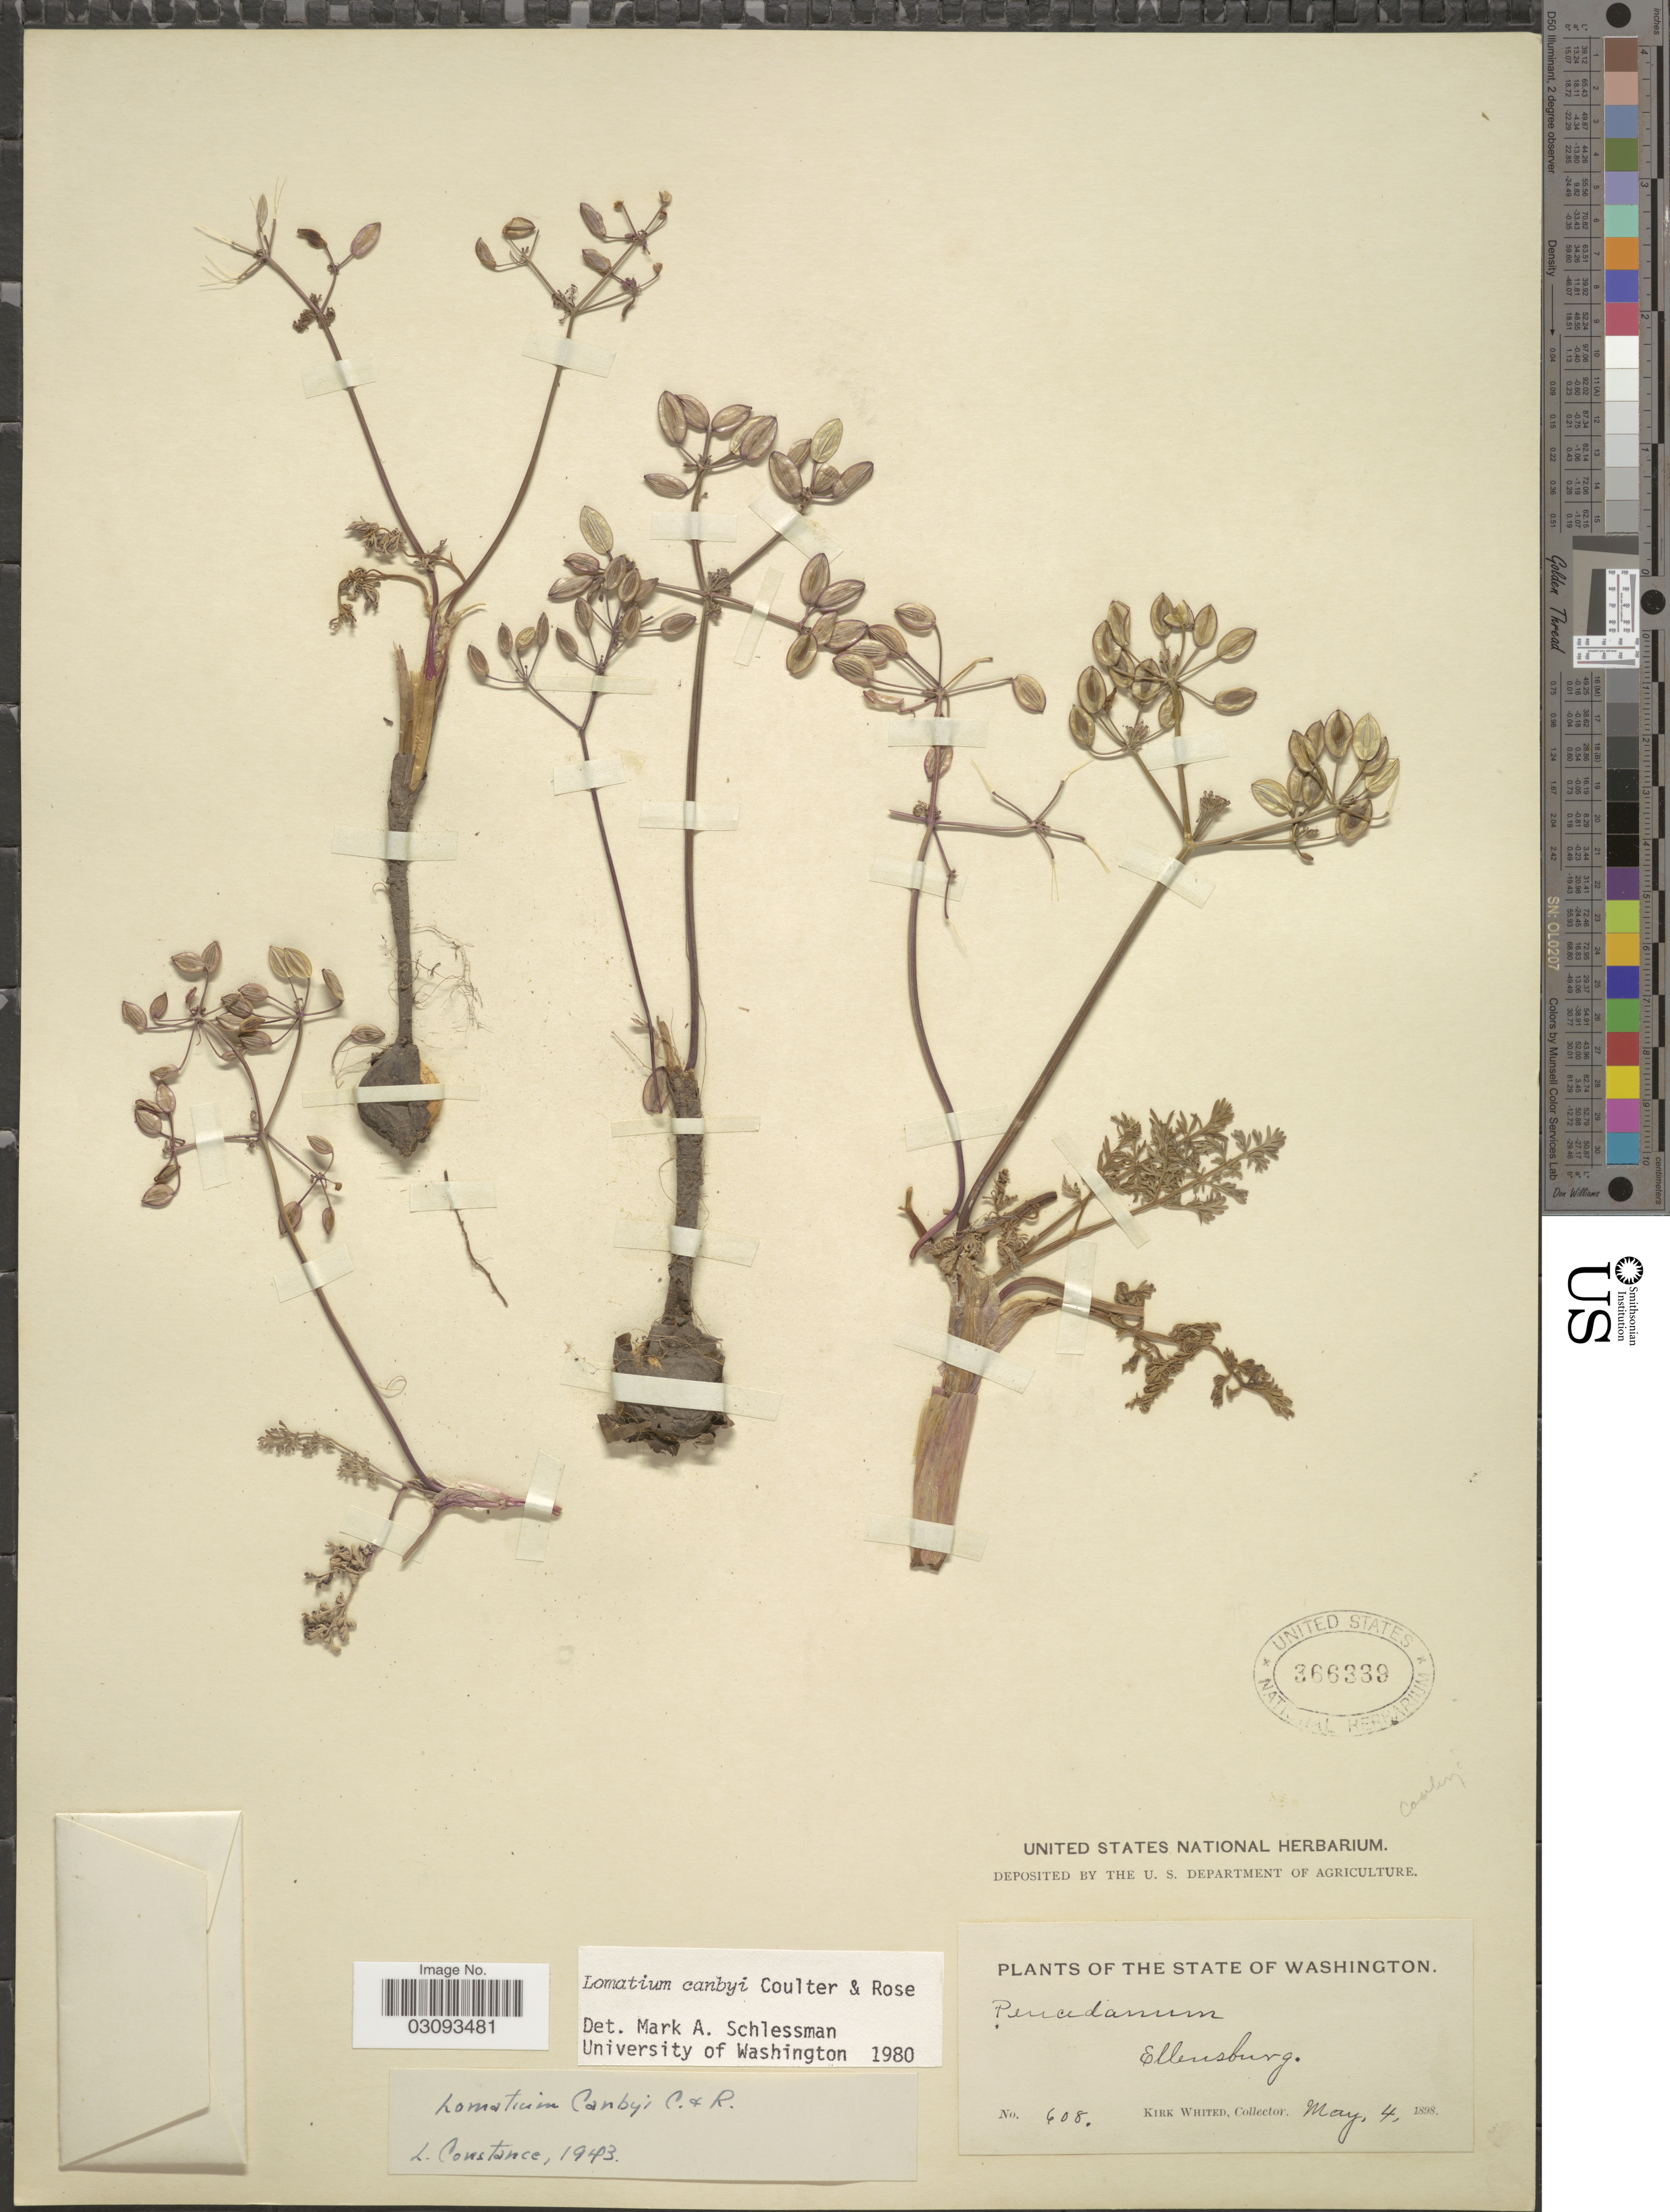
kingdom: Plantae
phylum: Tracheophyta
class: Magnoliopsida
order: Apiales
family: Apiaceae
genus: Lomatium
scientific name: Lomatium canbyi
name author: (J.M. Coult. & Rose) J.M. Coult. & Rose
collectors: K. Whited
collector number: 608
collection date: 1898-05-04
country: United States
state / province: Washington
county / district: Kittitas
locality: Ellensburg.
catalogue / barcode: US 366339